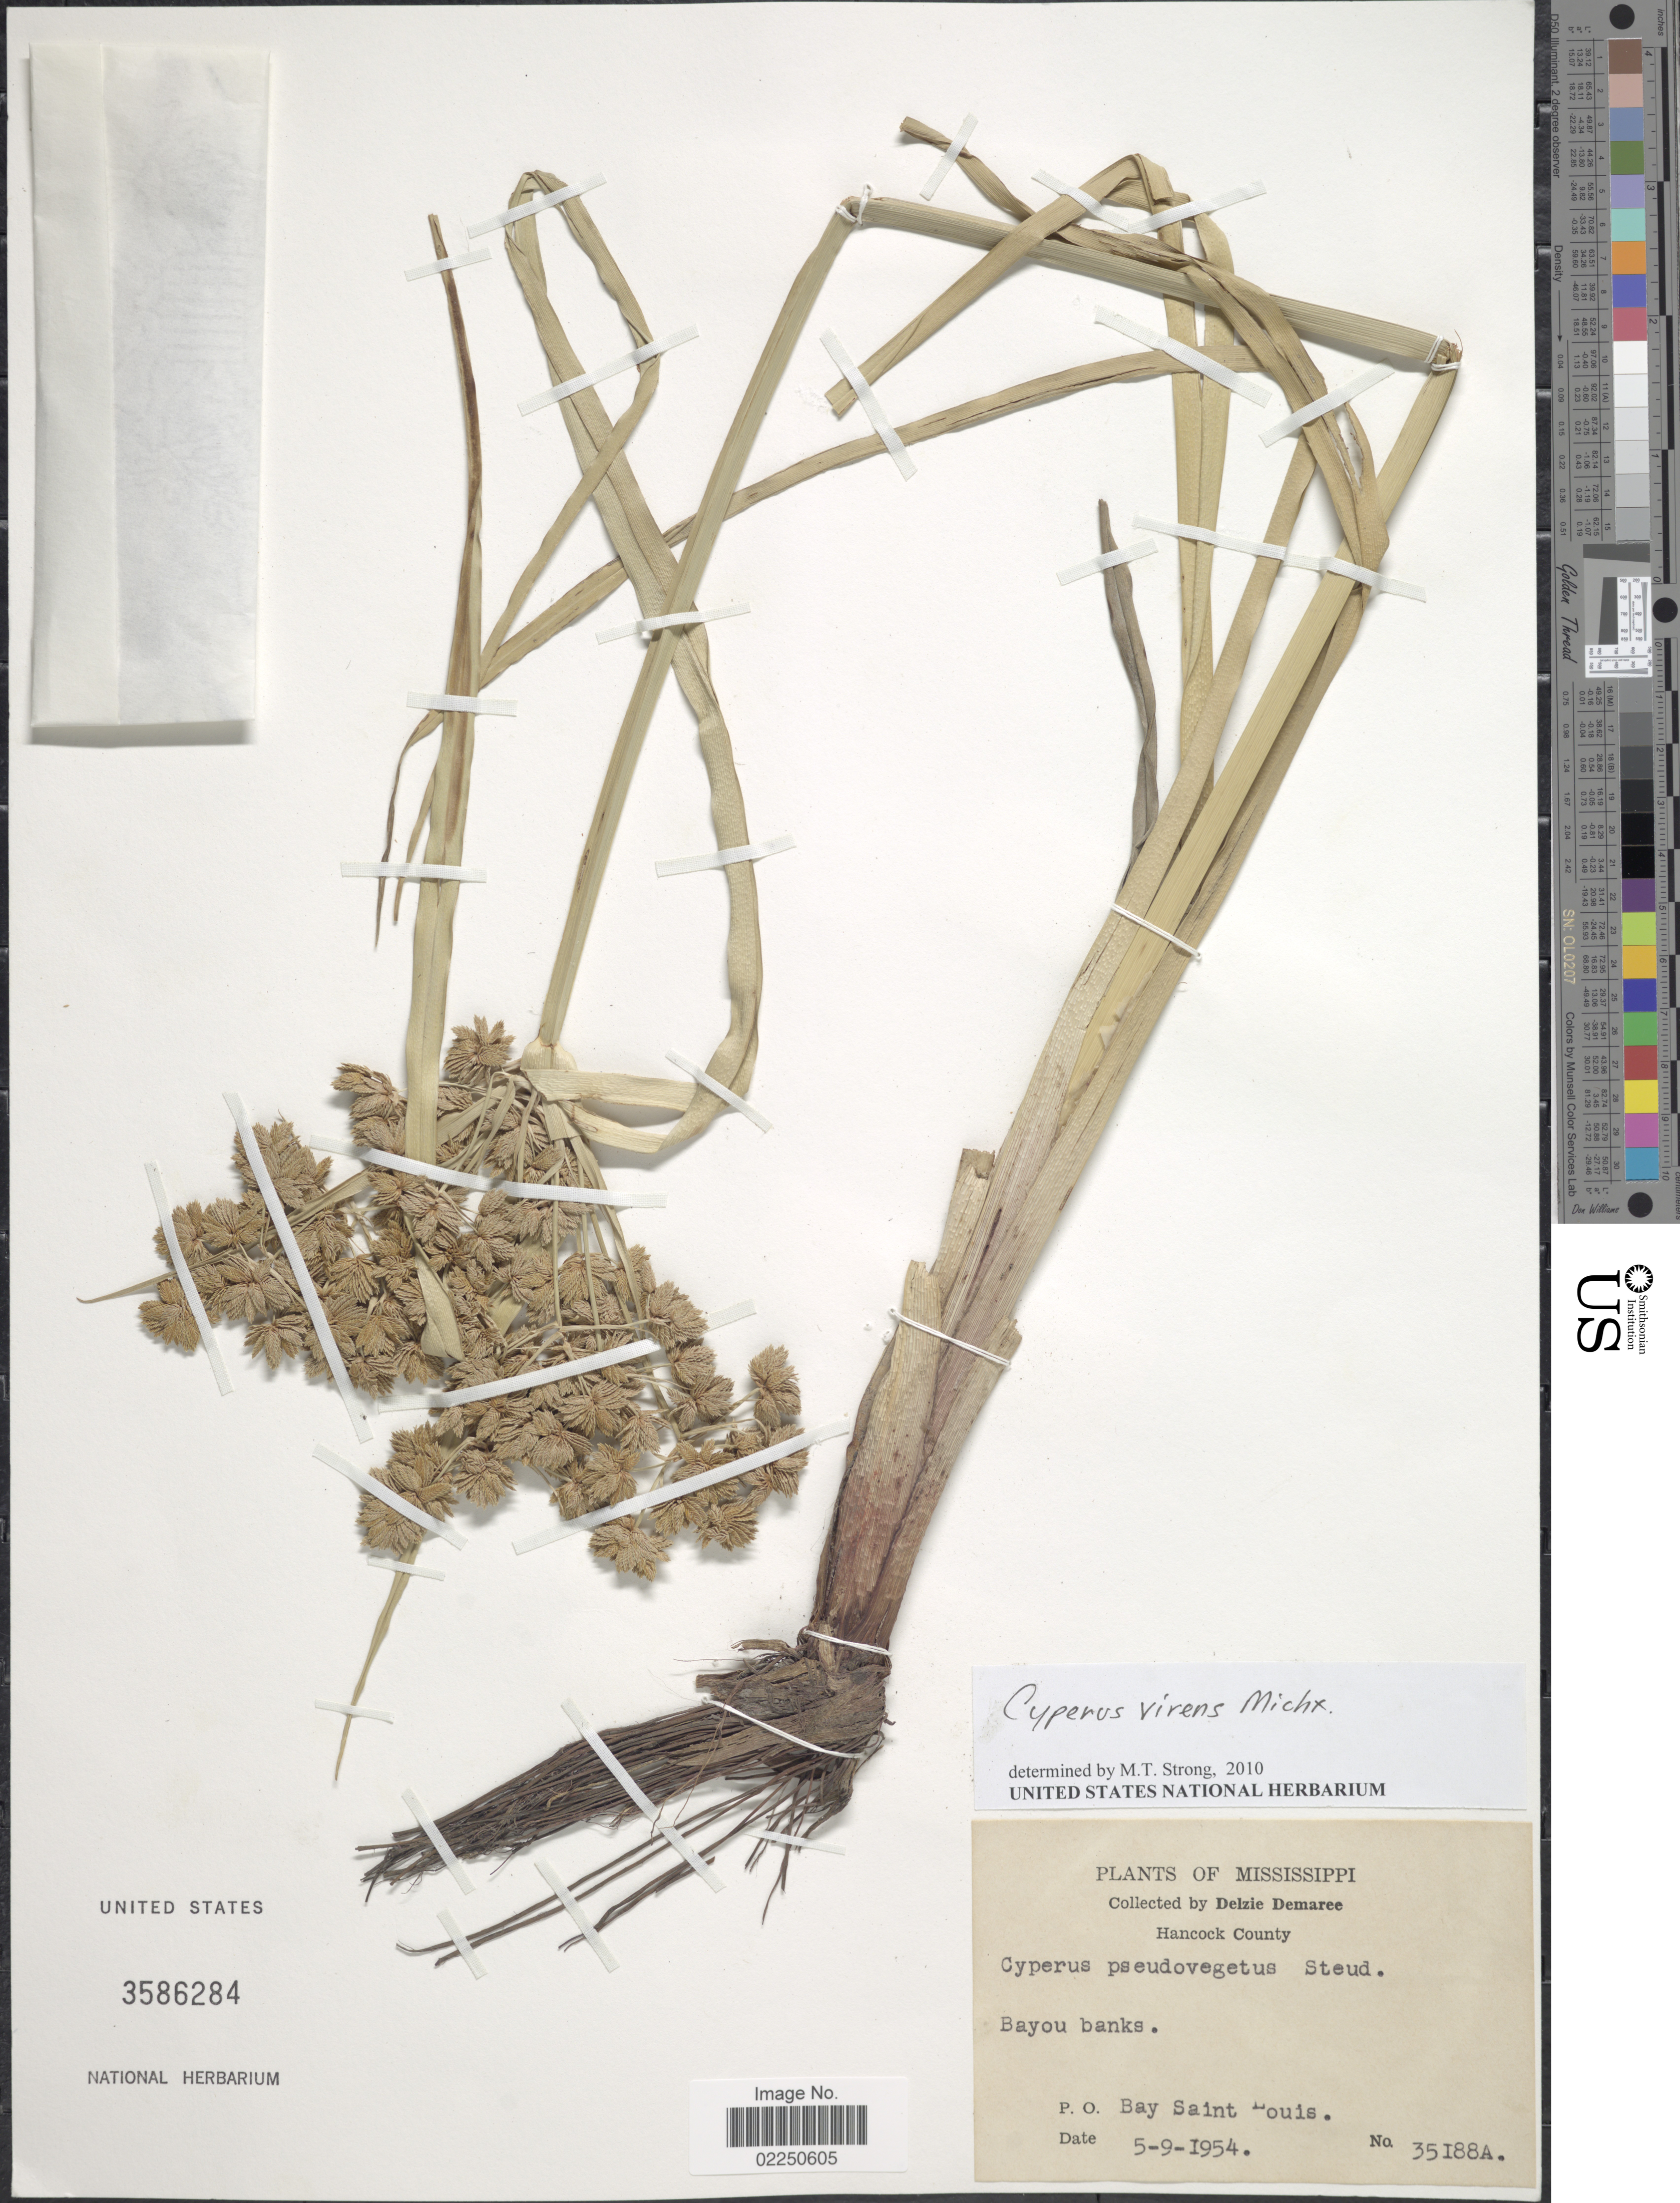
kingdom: Plantae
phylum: Tracheophyta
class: Liliopsida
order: Poales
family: Cyperaceae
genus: Cyperus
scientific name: Cyperus virens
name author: Michx.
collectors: D. Demaree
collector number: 35188A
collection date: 1954-05-09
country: United States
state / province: Mississippi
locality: Hancock County. Bayou banks. P.O. Bay Saint Louis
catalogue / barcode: US 3586284